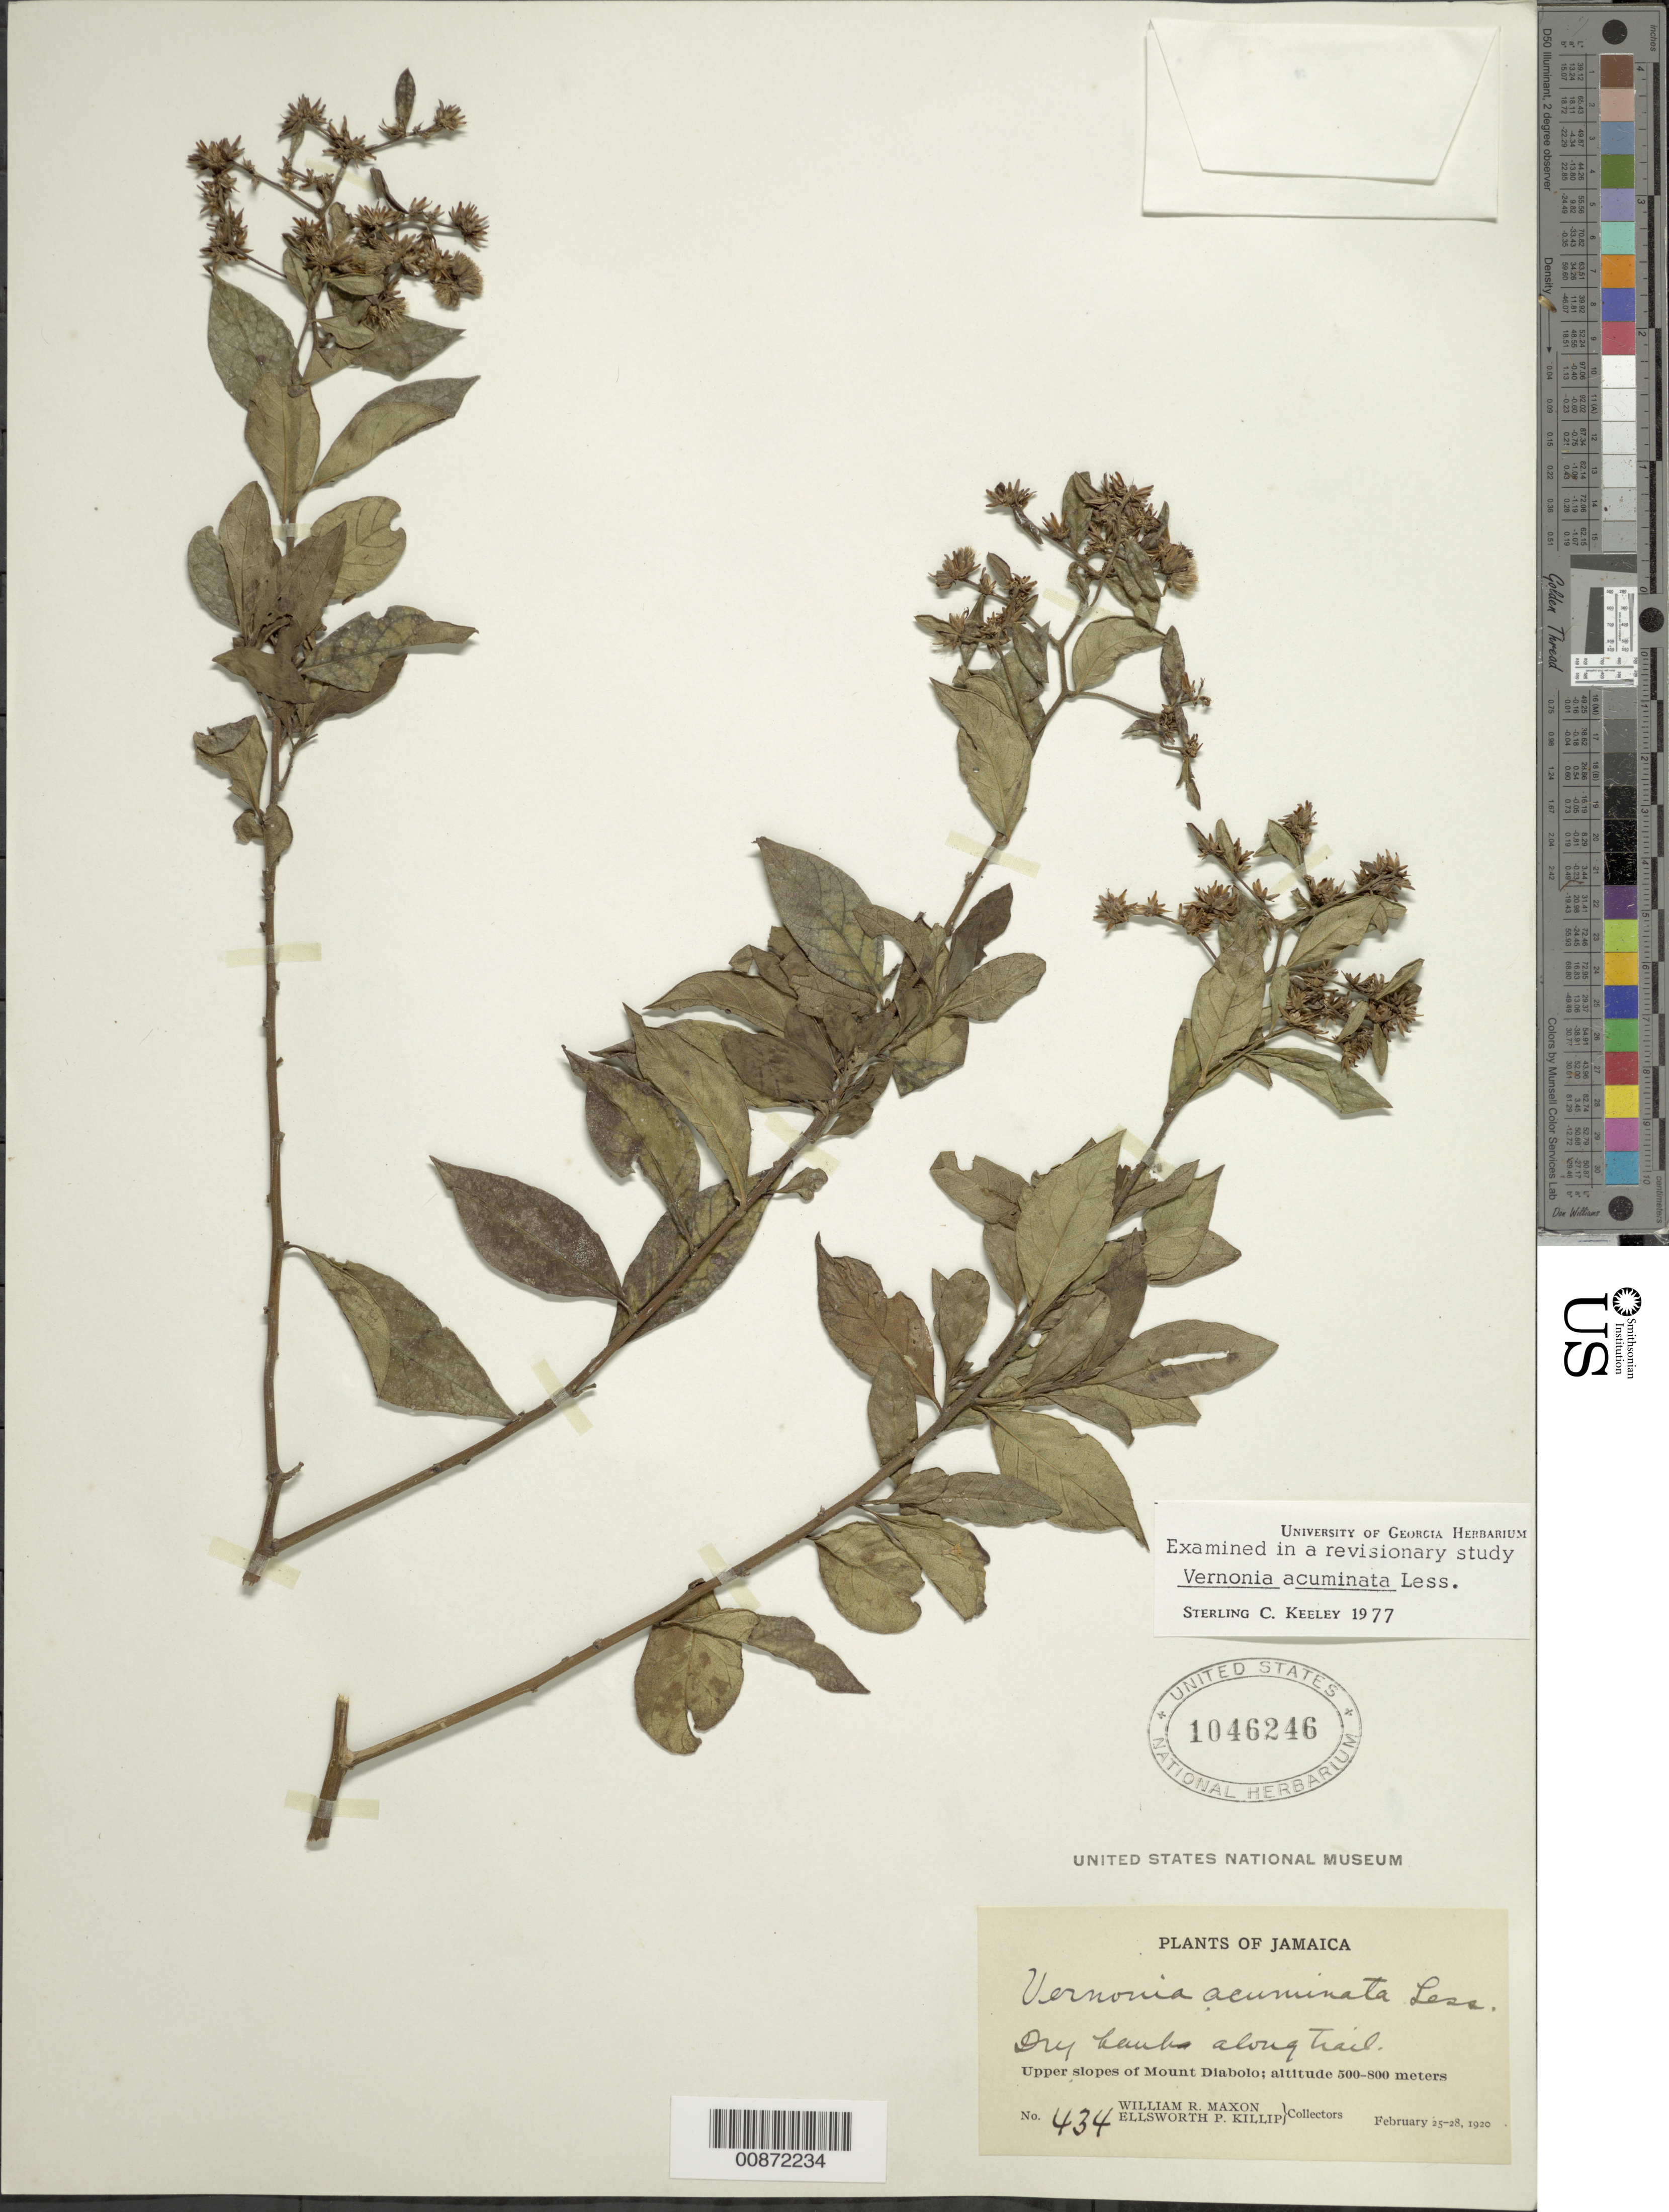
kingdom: Plantae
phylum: Tracheophyta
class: Magnoliopsida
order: Asterales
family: Asteraceae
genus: Lepidaploa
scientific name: Lepidaploa acuminata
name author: (Less.) H. Rob.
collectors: W. R. Maxon & W. P. Killip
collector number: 434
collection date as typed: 25 Feb 1920 to 28 Feb 1920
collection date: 1920-02-25/1920-02-28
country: Jamaica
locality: Upper slopes of Mount Diablo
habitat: Dry banks along trail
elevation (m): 500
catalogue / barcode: US 1046246